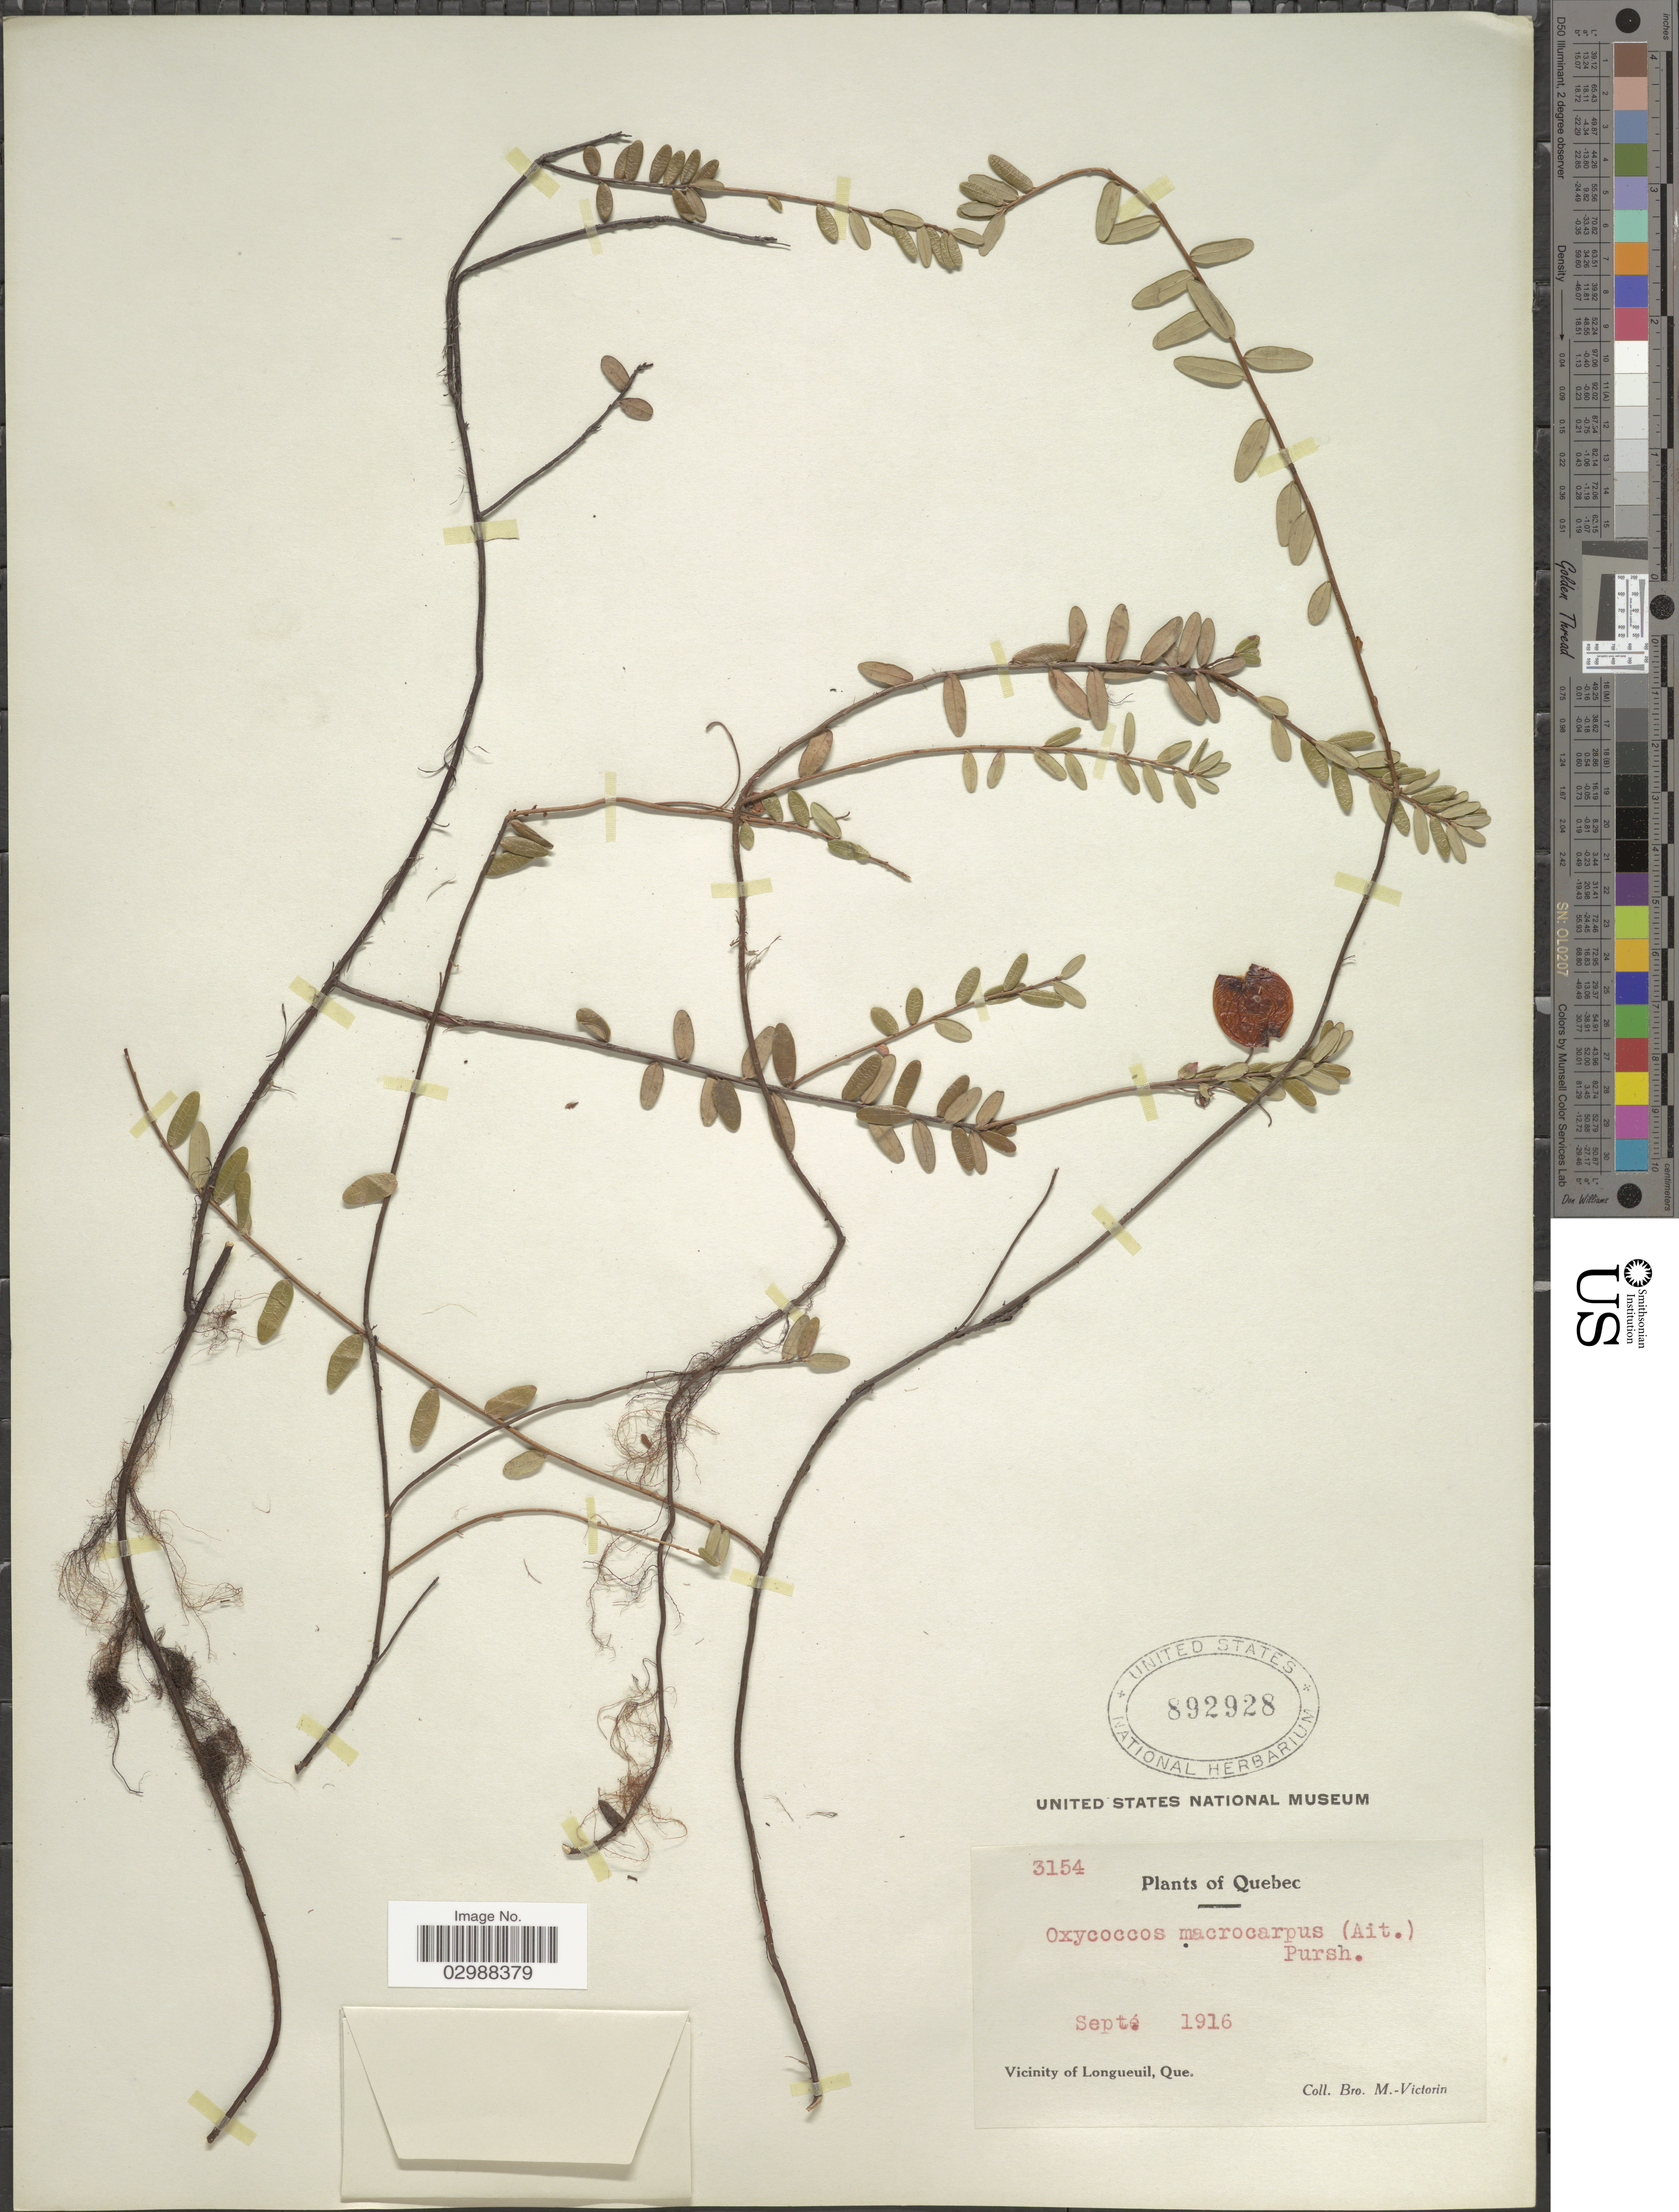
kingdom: Plantae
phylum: Tracheophyta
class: Magnoliopsida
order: Ericales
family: Ericaceae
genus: Vaccinium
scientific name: Vaccinium macrocarpon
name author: Aiton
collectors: Fr. Marie-Victorin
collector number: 3154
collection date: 1916-09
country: Canada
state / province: Quebec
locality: Vicinity of Longueuil, Que.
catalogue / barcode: US 892928